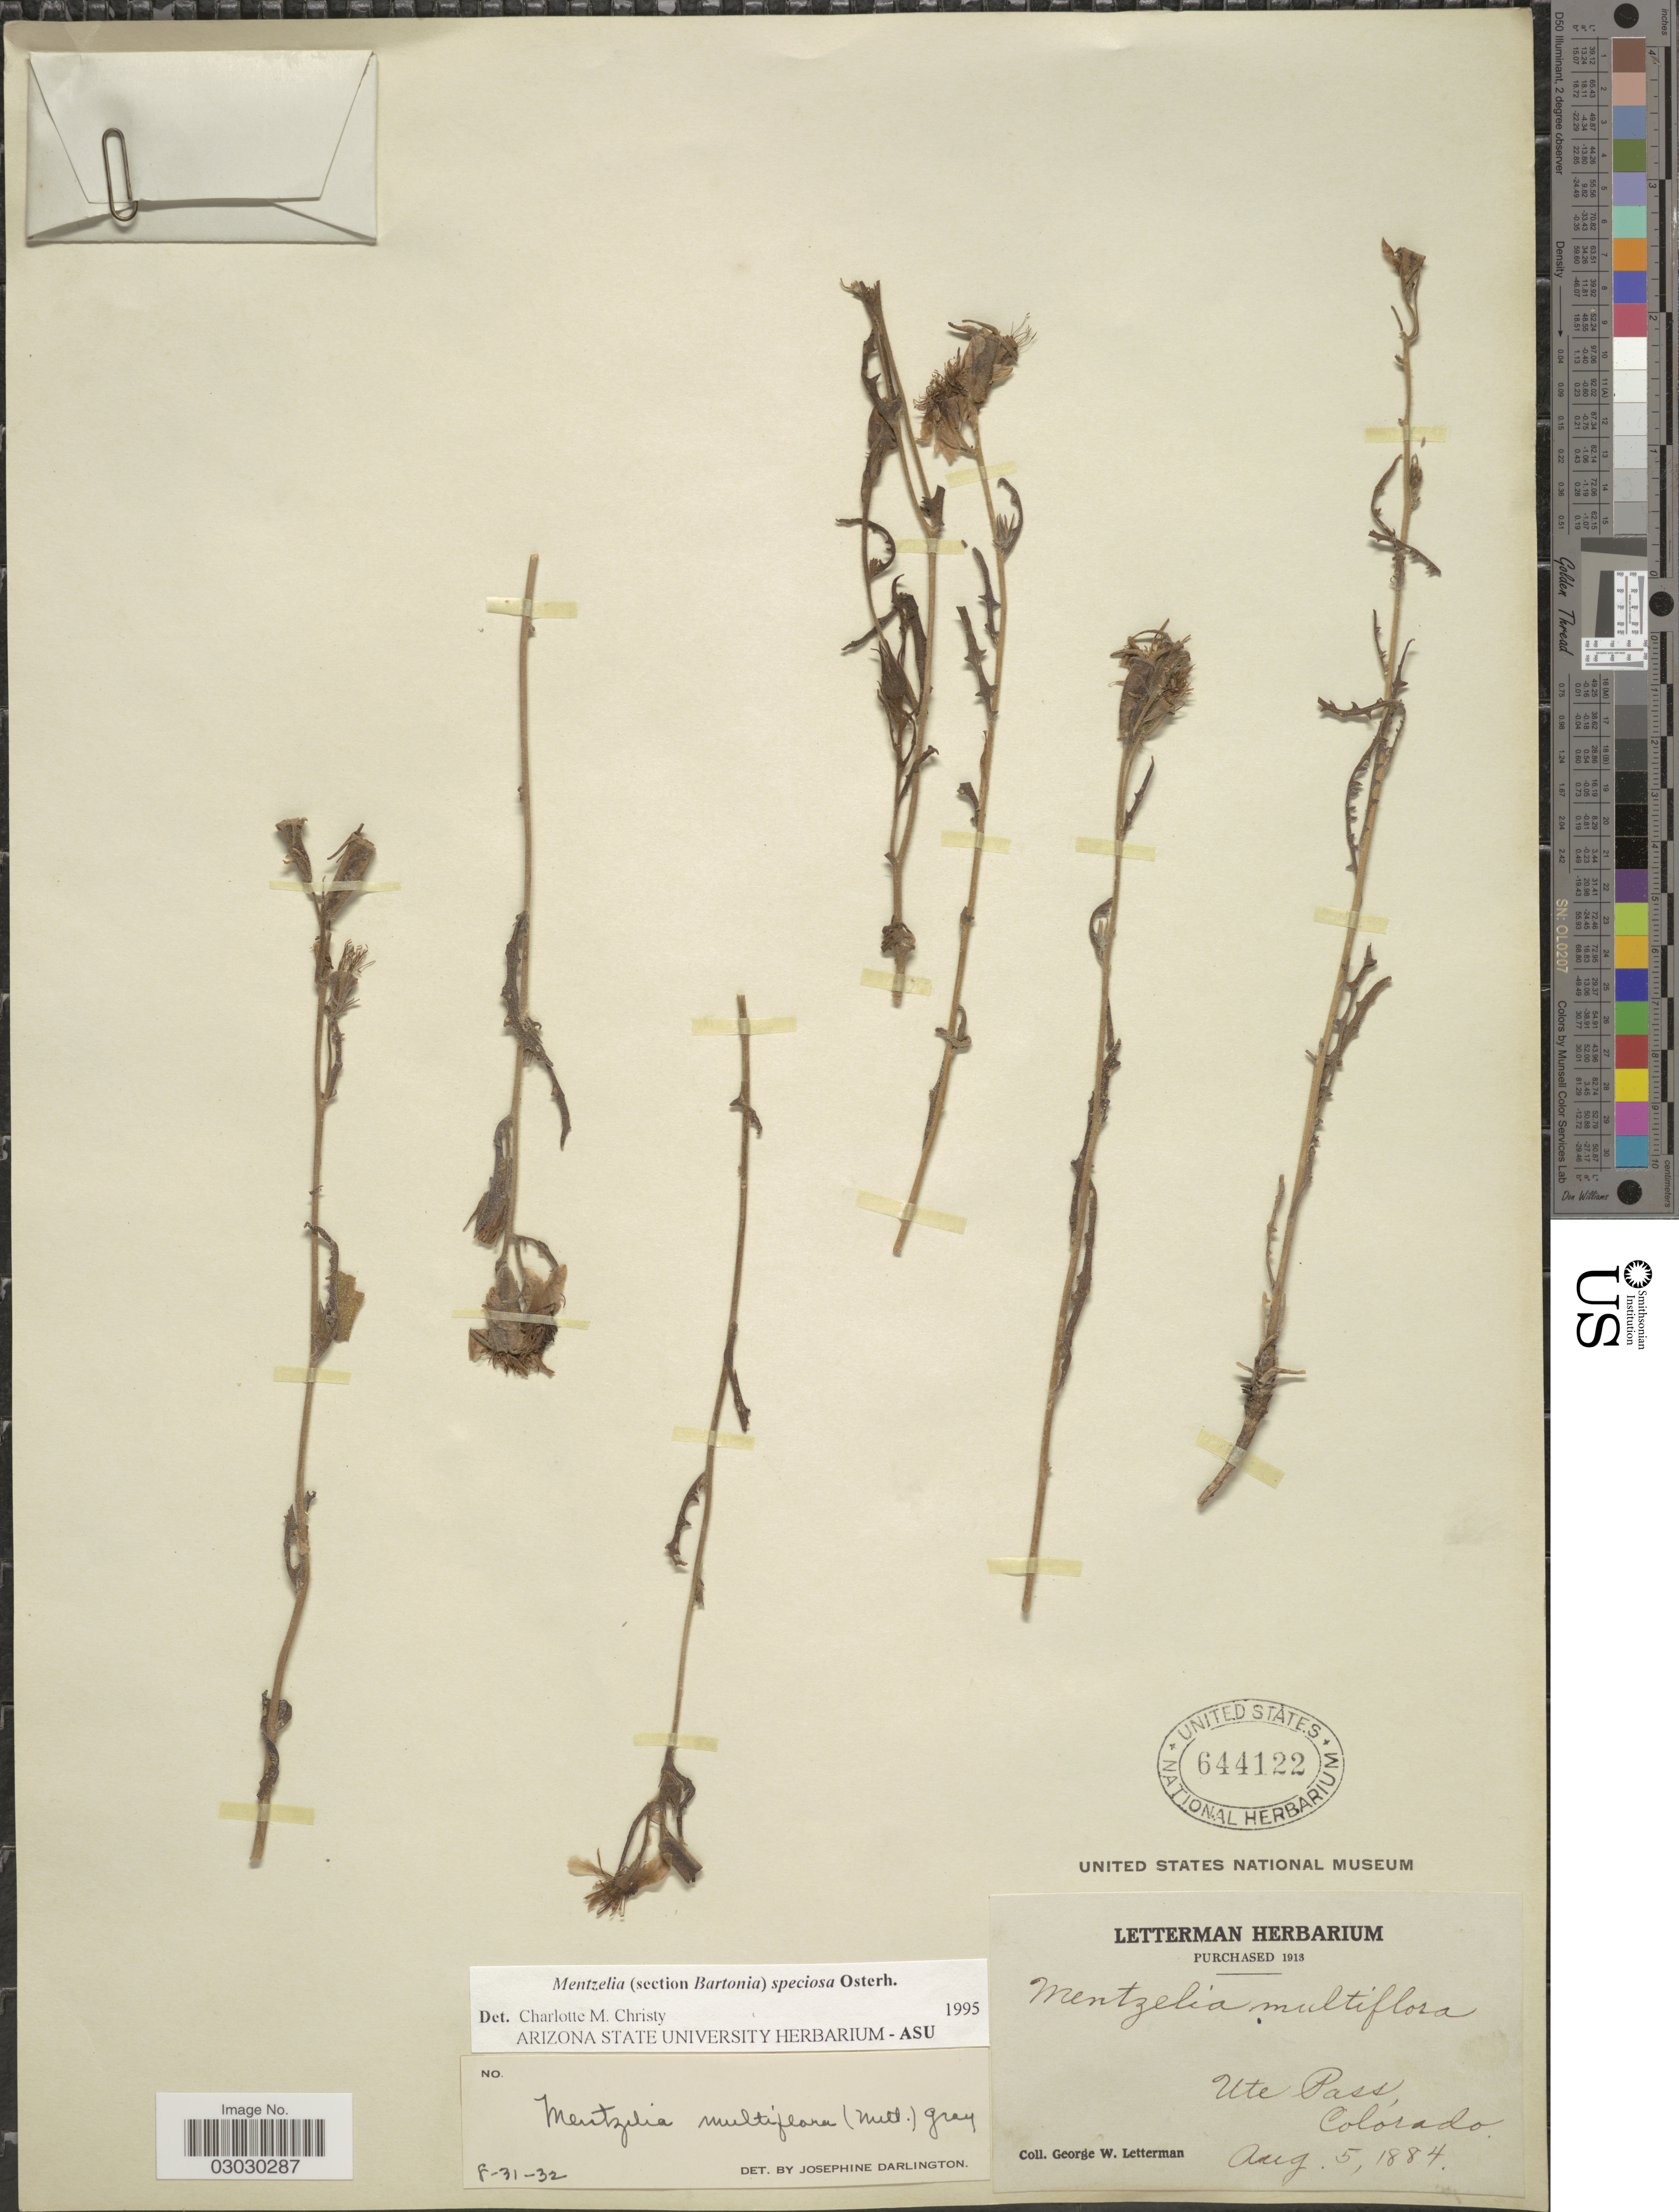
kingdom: Plantae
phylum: Tracheophyta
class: Magnoliopsida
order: Cornales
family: Loasaceae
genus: Mentzelia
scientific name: Mentzelia speciosa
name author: Osterh.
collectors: G. W. Letterman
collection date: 1884-08-05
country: United States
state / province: Colorado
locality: Ute Pass, Colorado.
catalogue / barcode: US 644122